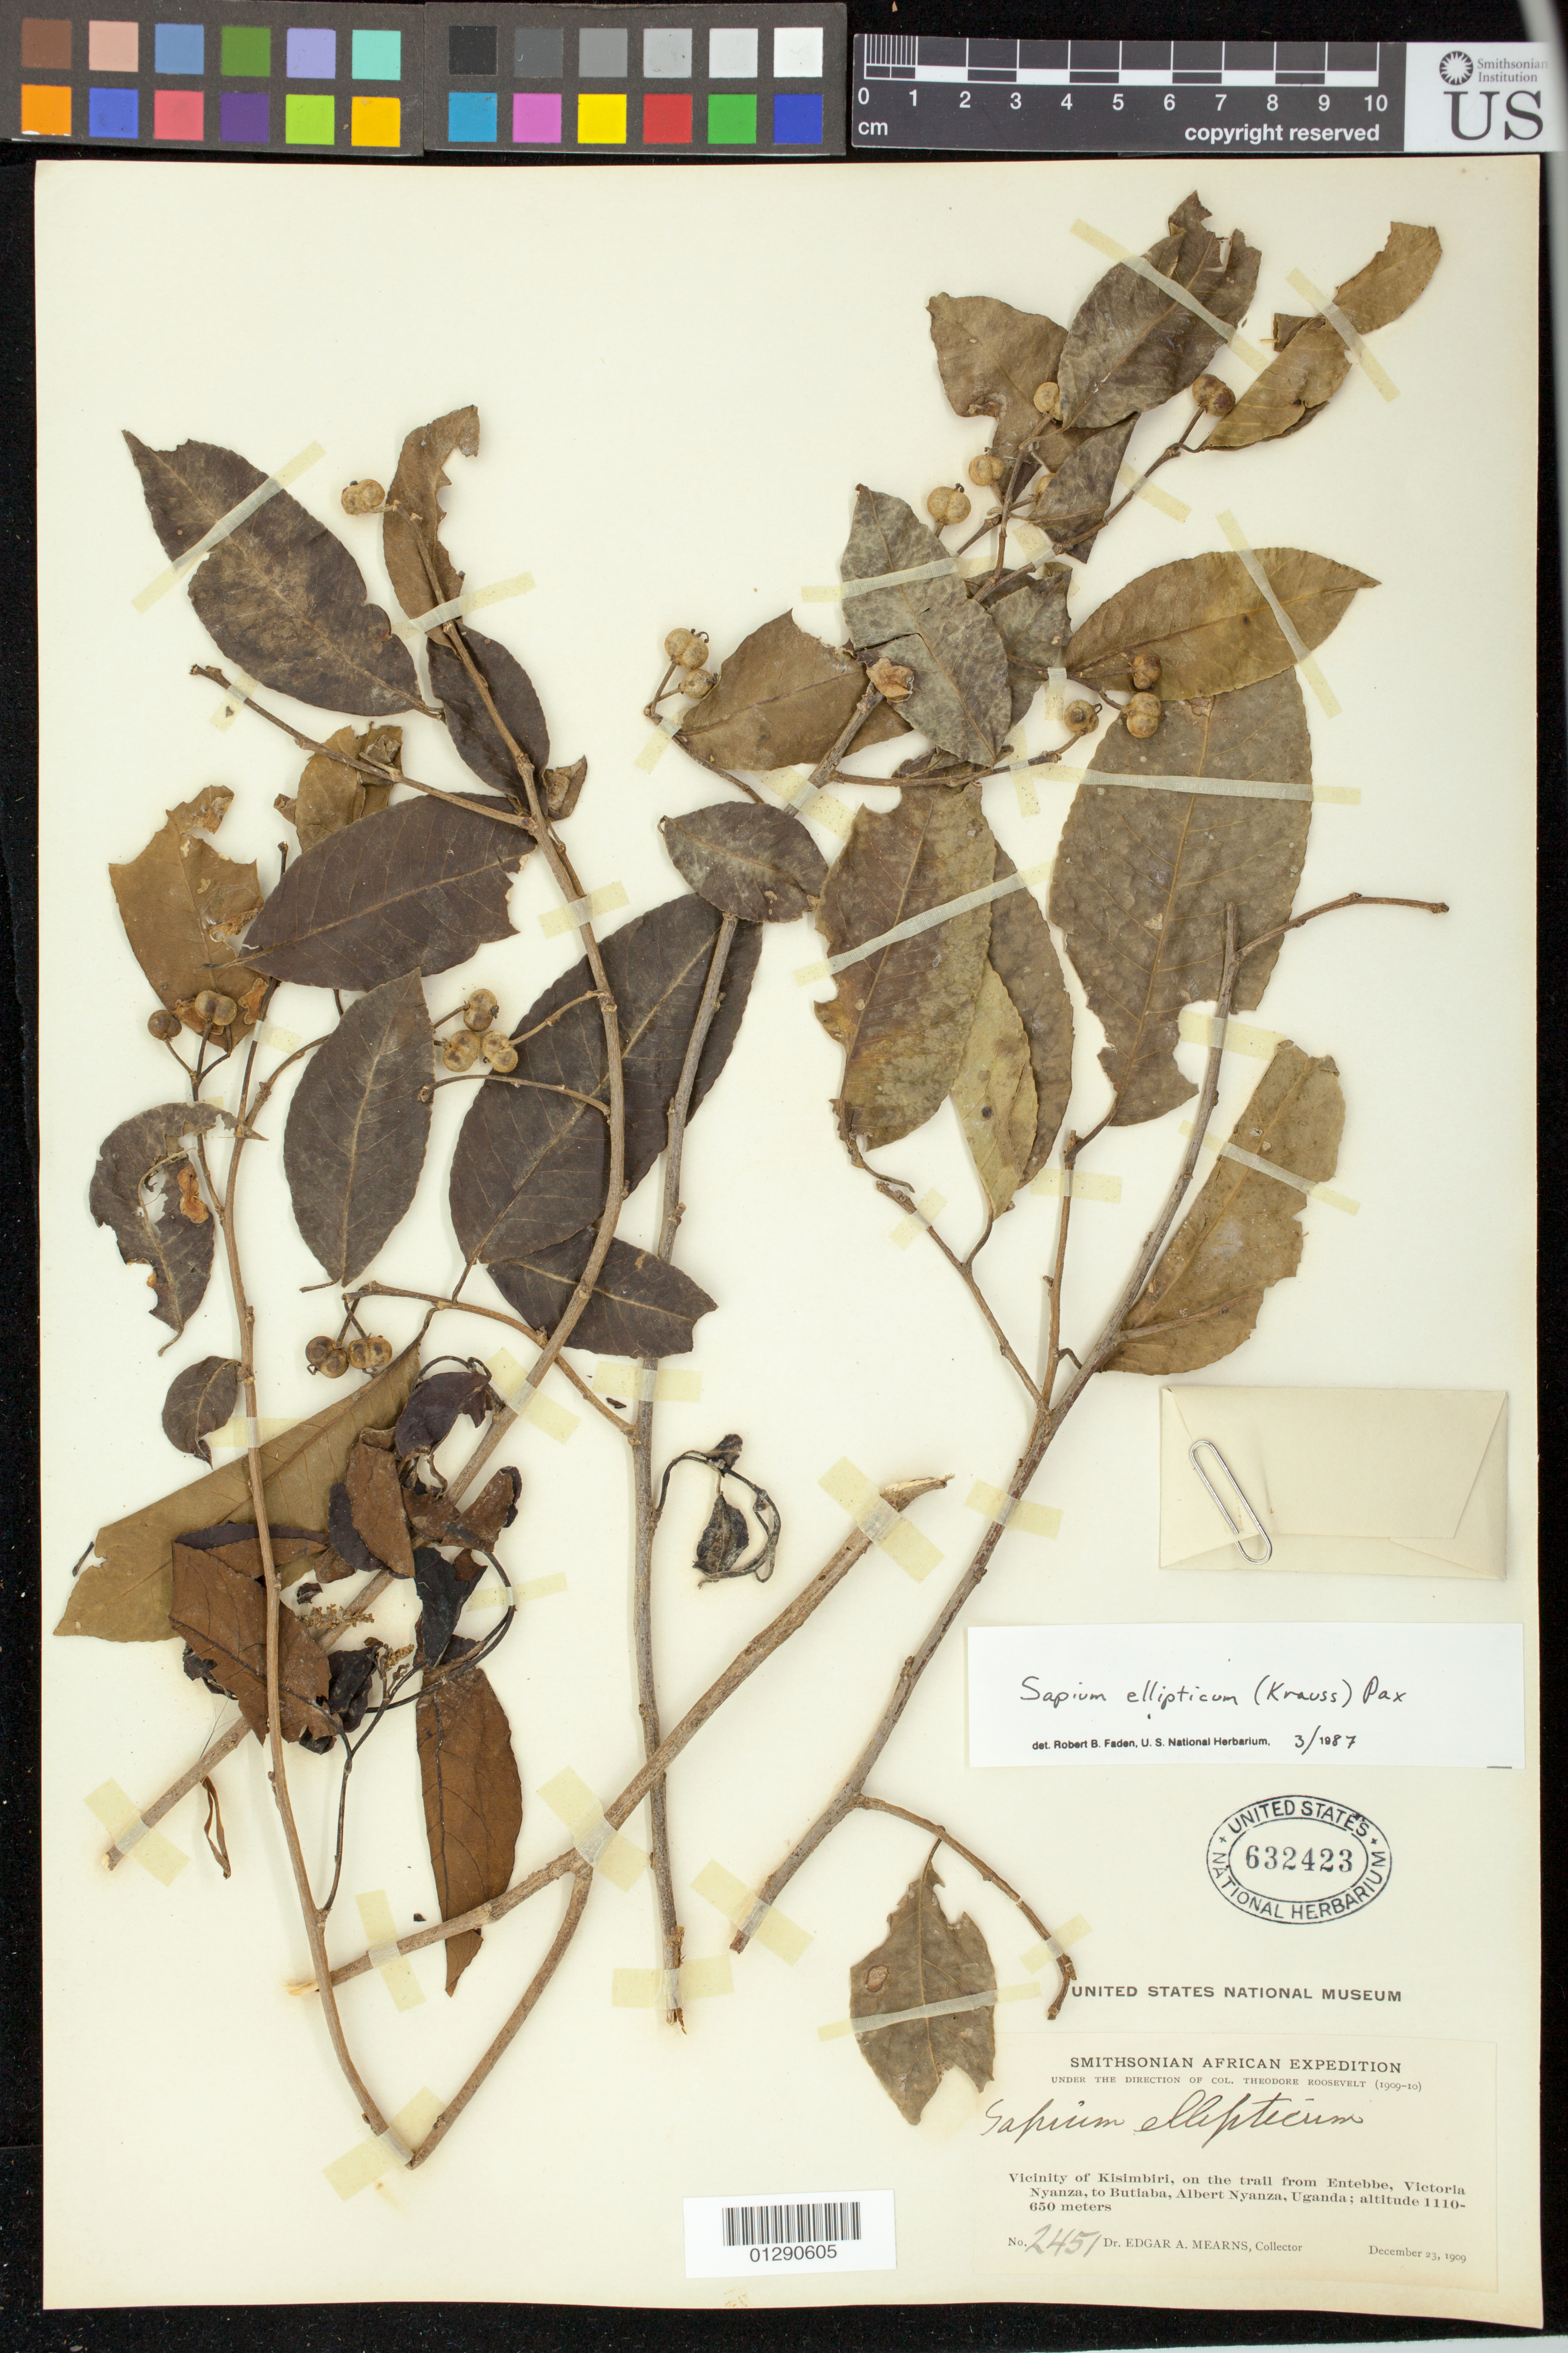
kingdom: Plantae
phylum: Tracheophyta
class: Magnoliopsida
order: Malpighiales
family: Euphorbiaceae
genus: Sapium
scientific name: Sapium ellipticum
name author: (Hochst.) Pax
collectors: E. A. Mearns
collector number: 2451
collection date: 1909-12-23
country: Uganda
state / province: Western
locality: Vicinity of Kisimbiri, on the trail from Entebbe, Vicrotia Nyanza, to Butiaba, Albert Nyanza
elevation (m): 650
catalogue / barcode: US 632423